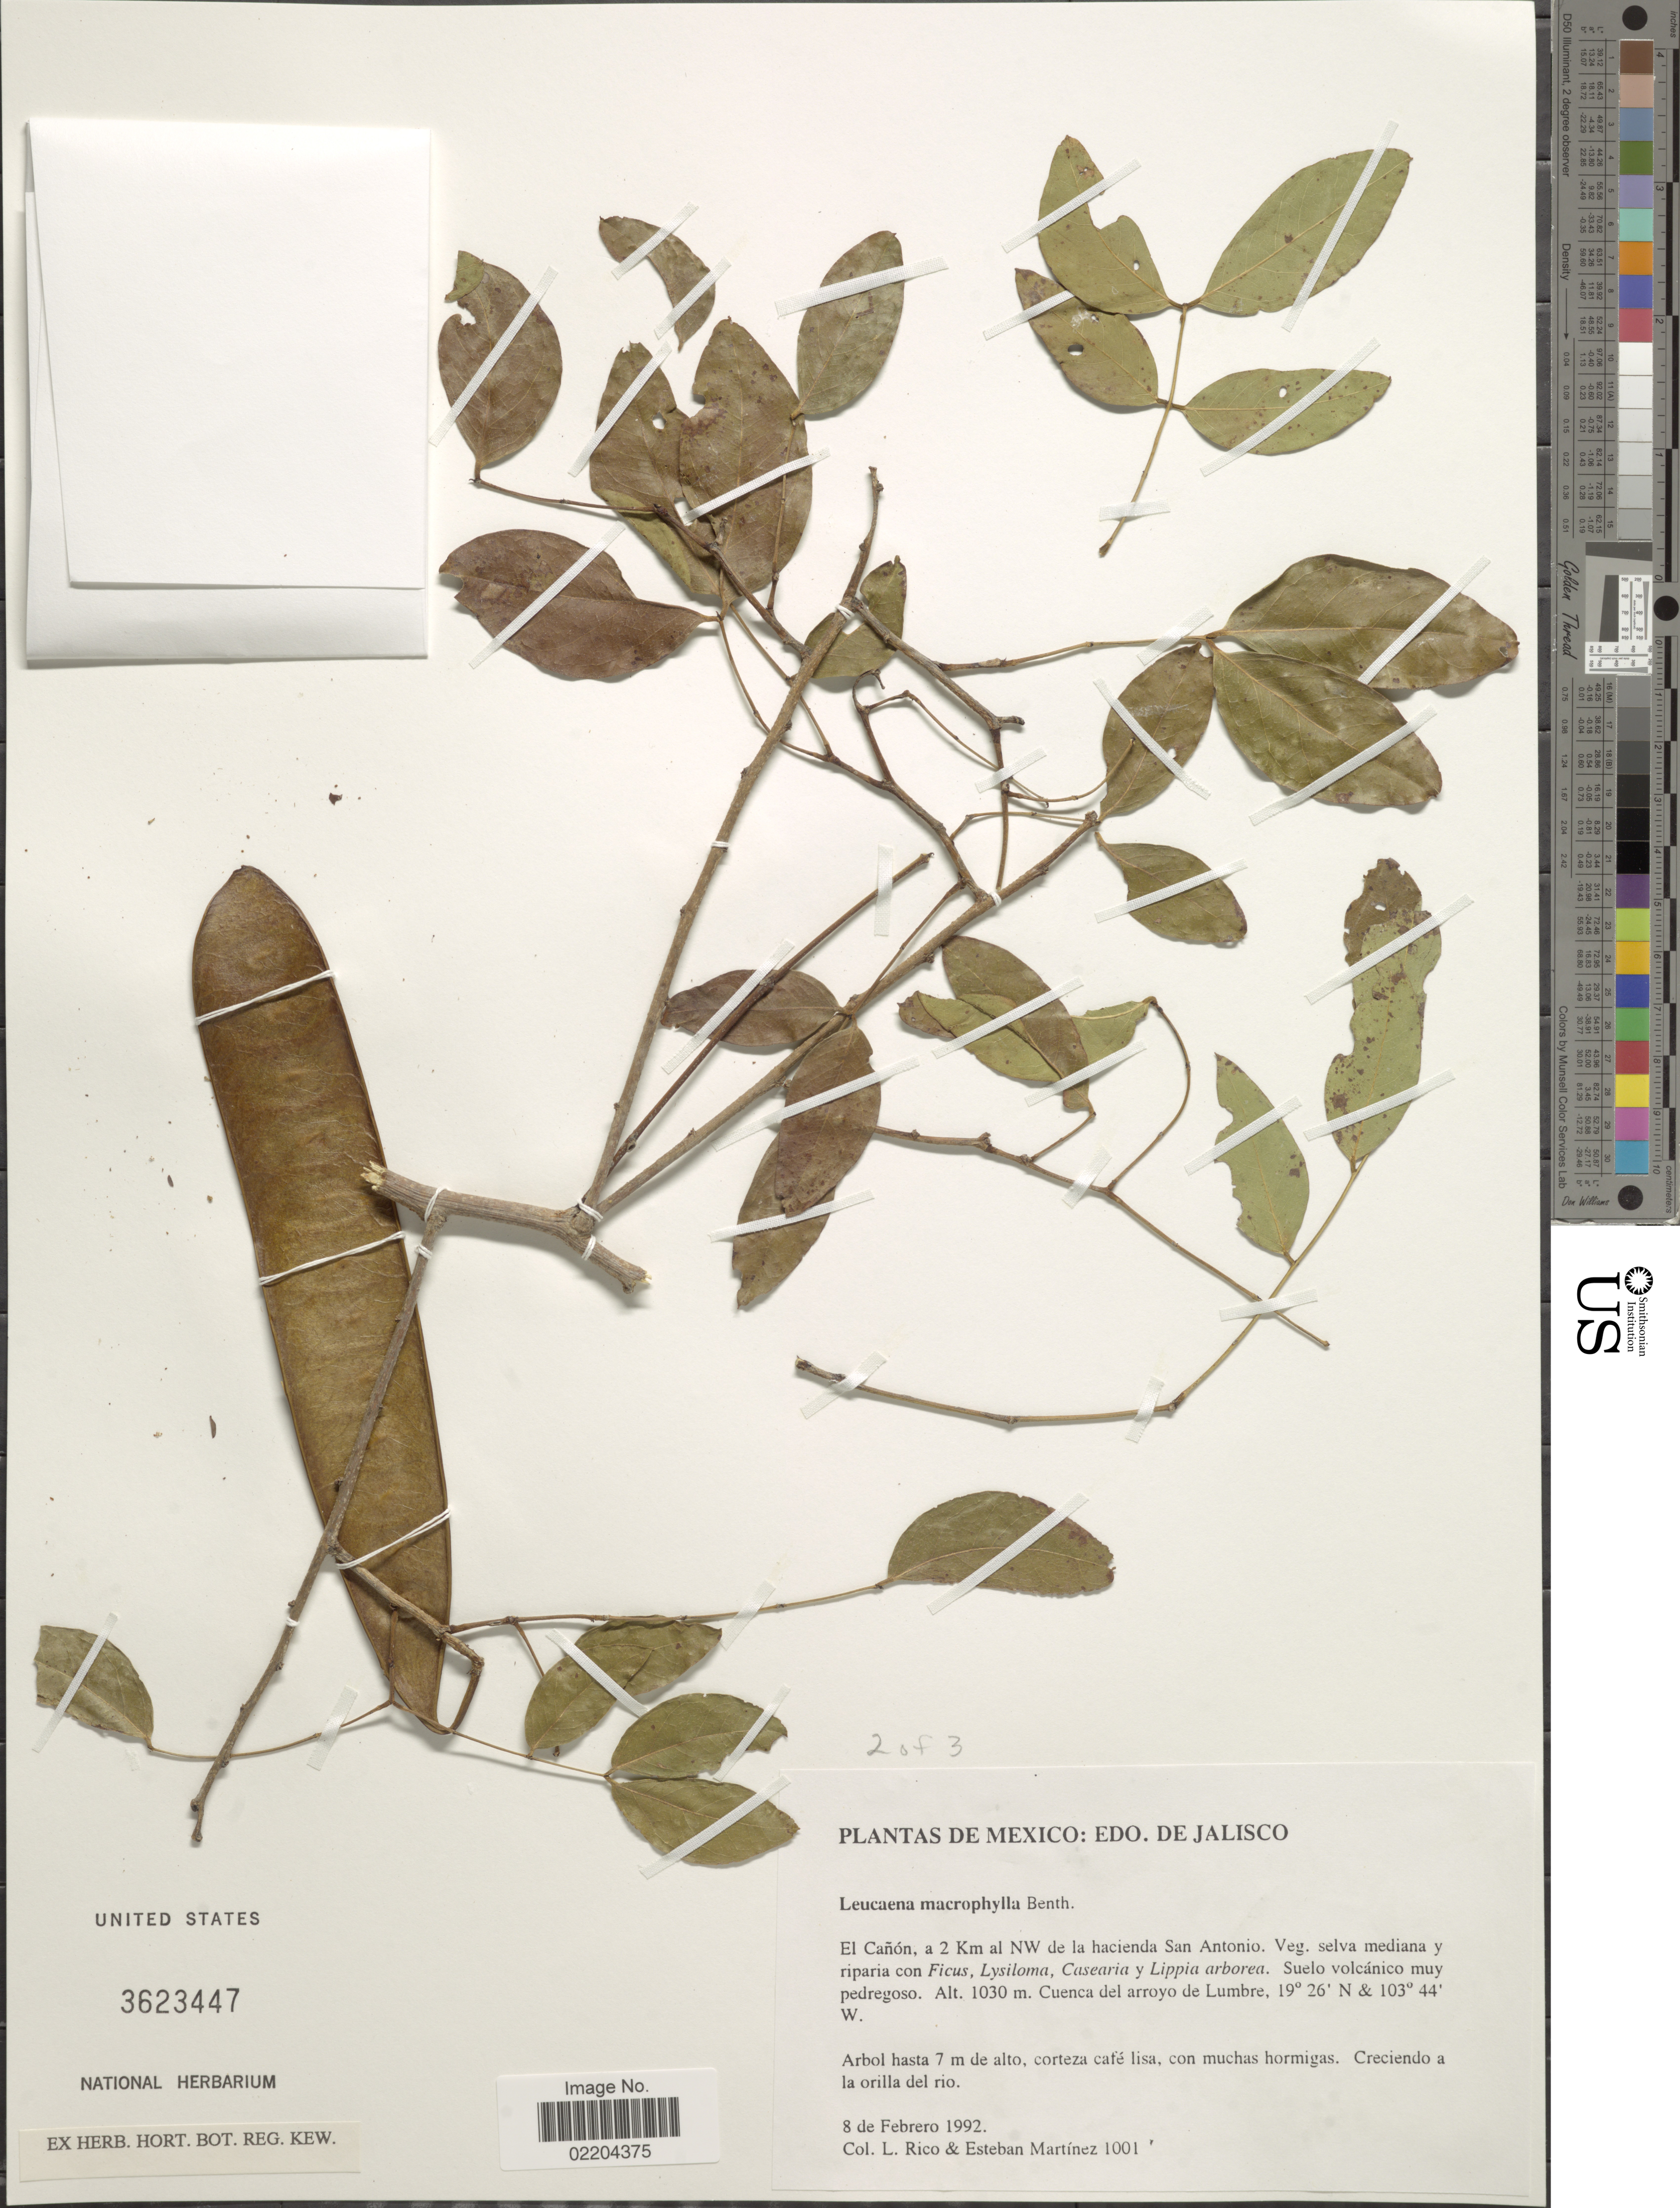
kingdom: Plantae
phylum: Tracheophyta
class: Magnoliopsida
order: Fabales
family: Fabaceae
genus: Leucaena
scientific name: Leucaena macrophylla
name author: Benth.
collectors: L. Rico & E. Martínez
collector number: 1001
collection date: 1992-02-08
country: Mexico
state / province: Jalisco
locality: Mexico: Edo. de Jalisco.El Canon, a 2 Km al NW de la hacienda San Antonio.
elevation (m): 1030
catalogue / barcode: US 3623447